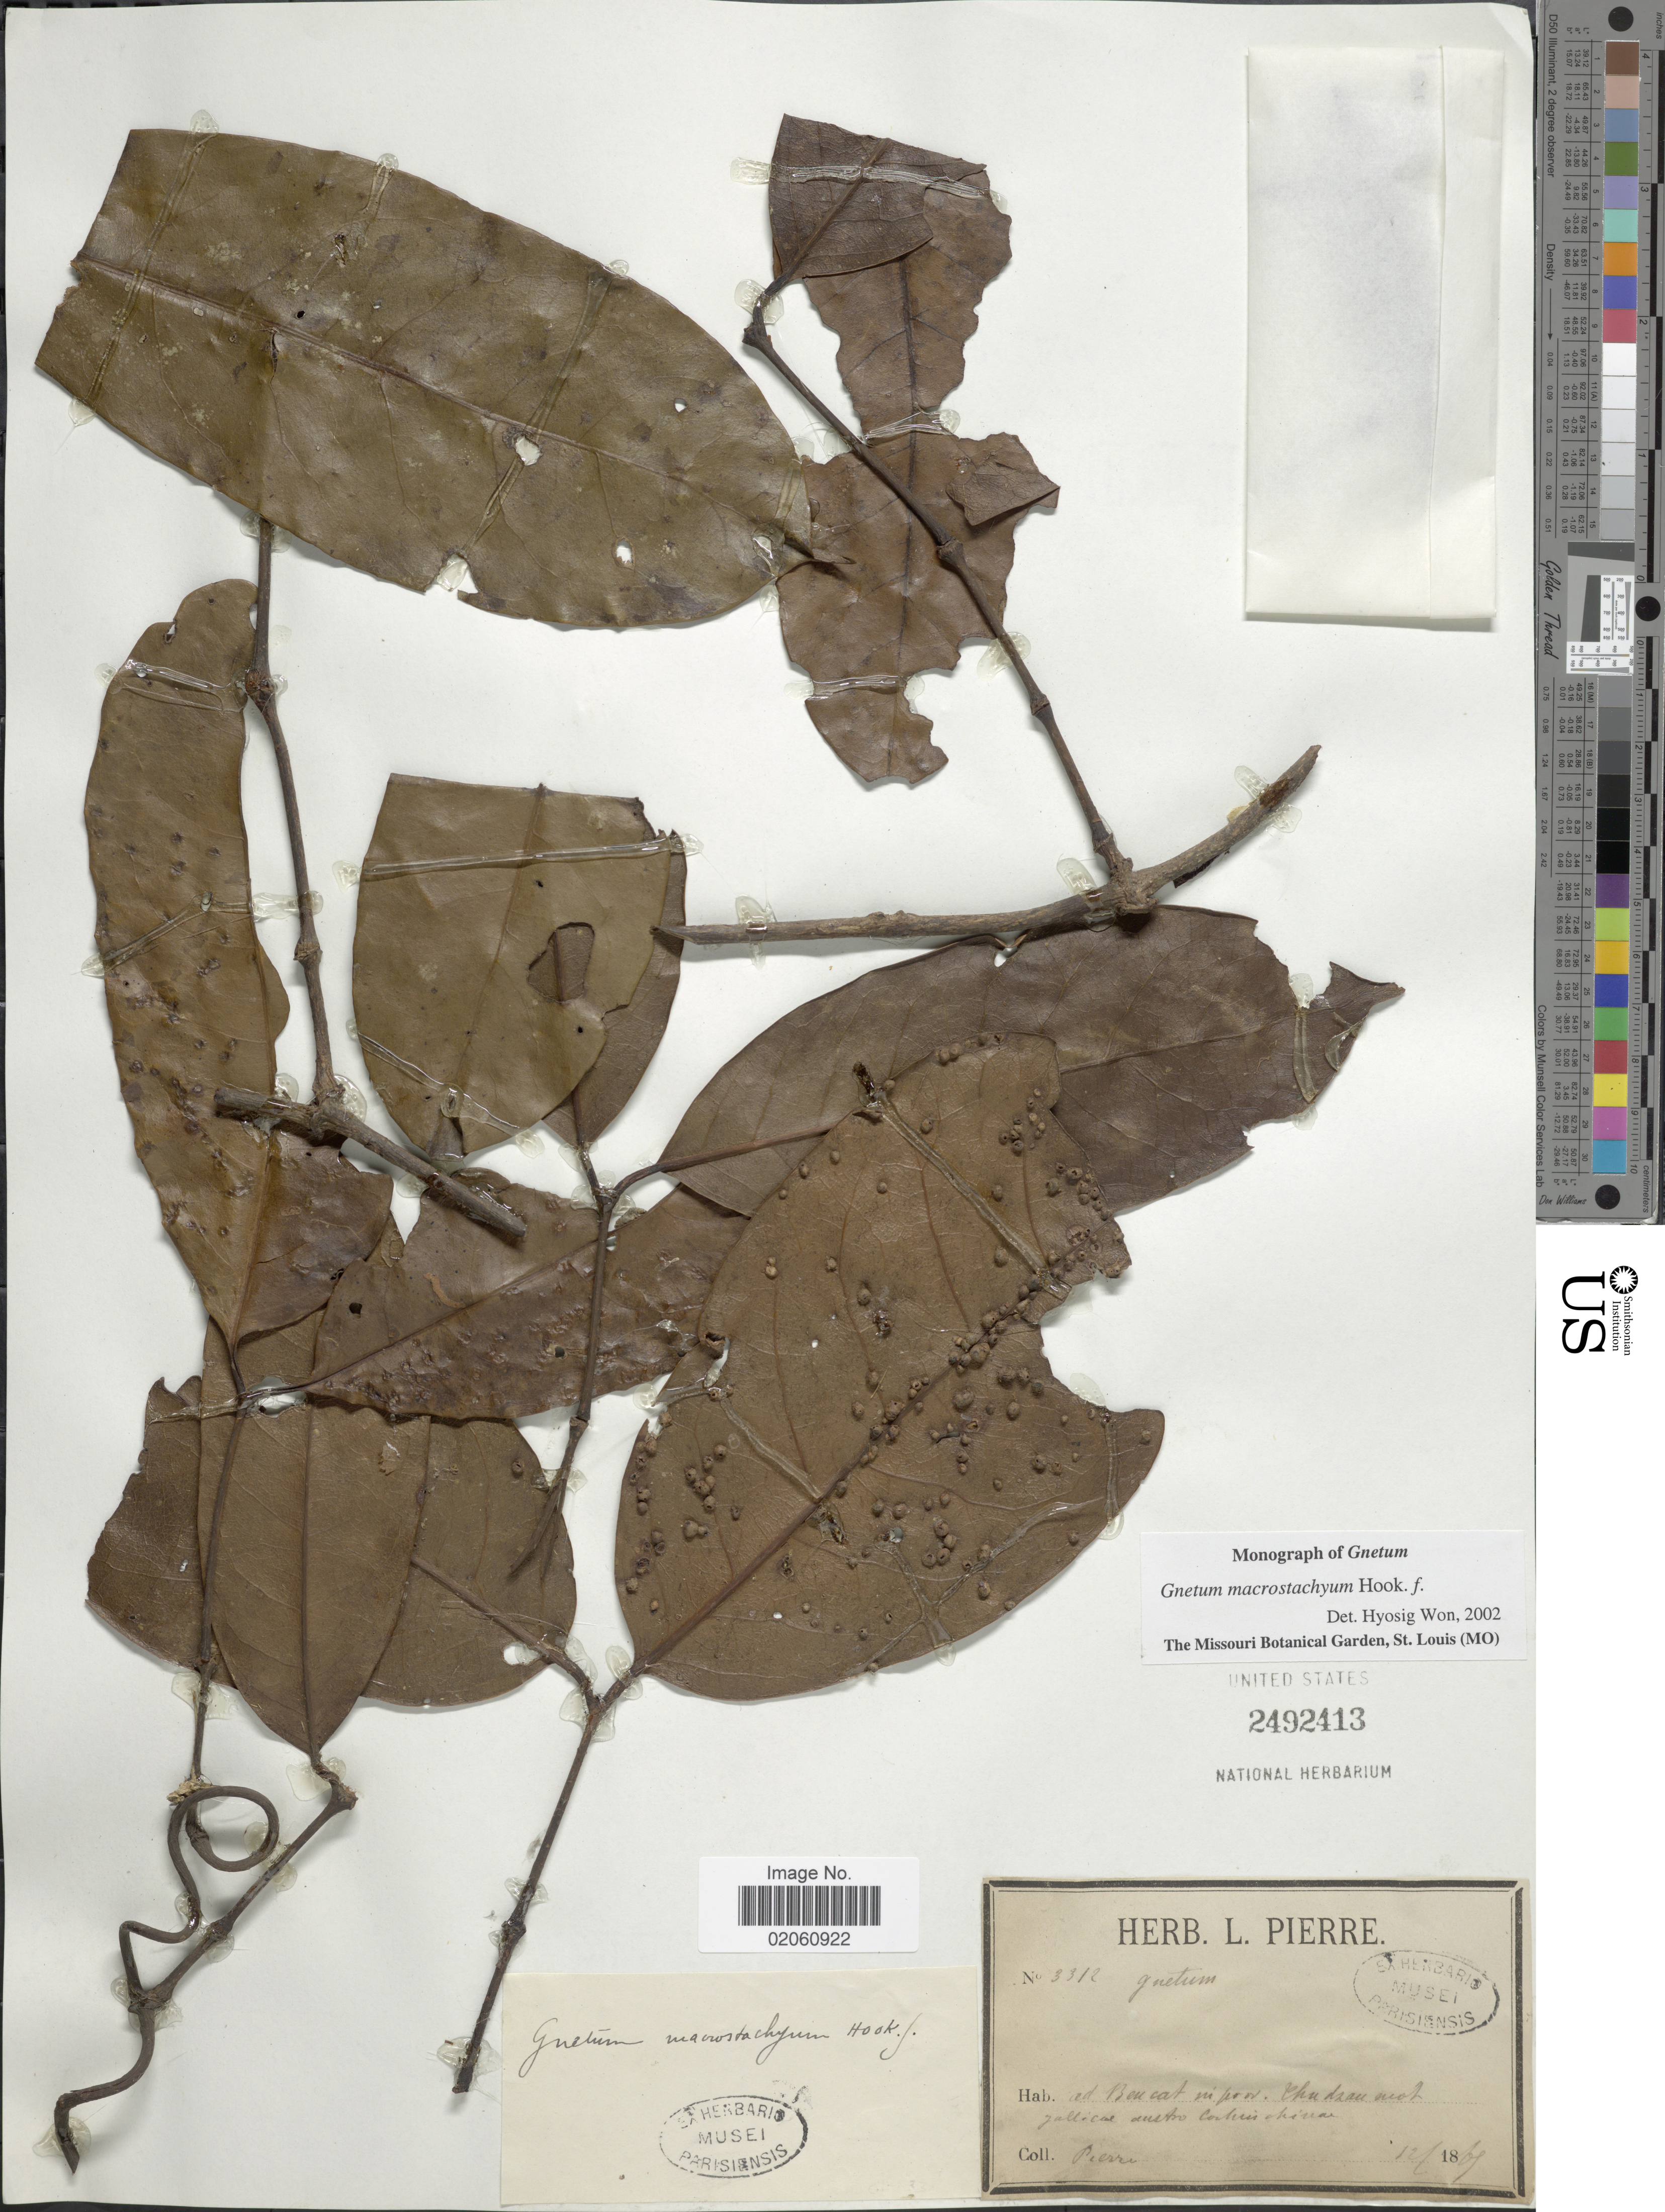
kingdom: Plantae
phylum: Tracheophyta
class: Gnetopsida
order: Gnetales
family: Gnetaceae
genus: Gnetum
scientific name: Gnetum macrostachyum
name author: Hook. f.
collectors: ex herb. B. L. Pierre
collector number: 3312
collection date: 1867-12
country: Vietnam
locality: ad Beu cat ni prov Chu dzau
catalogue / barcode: US 2492413